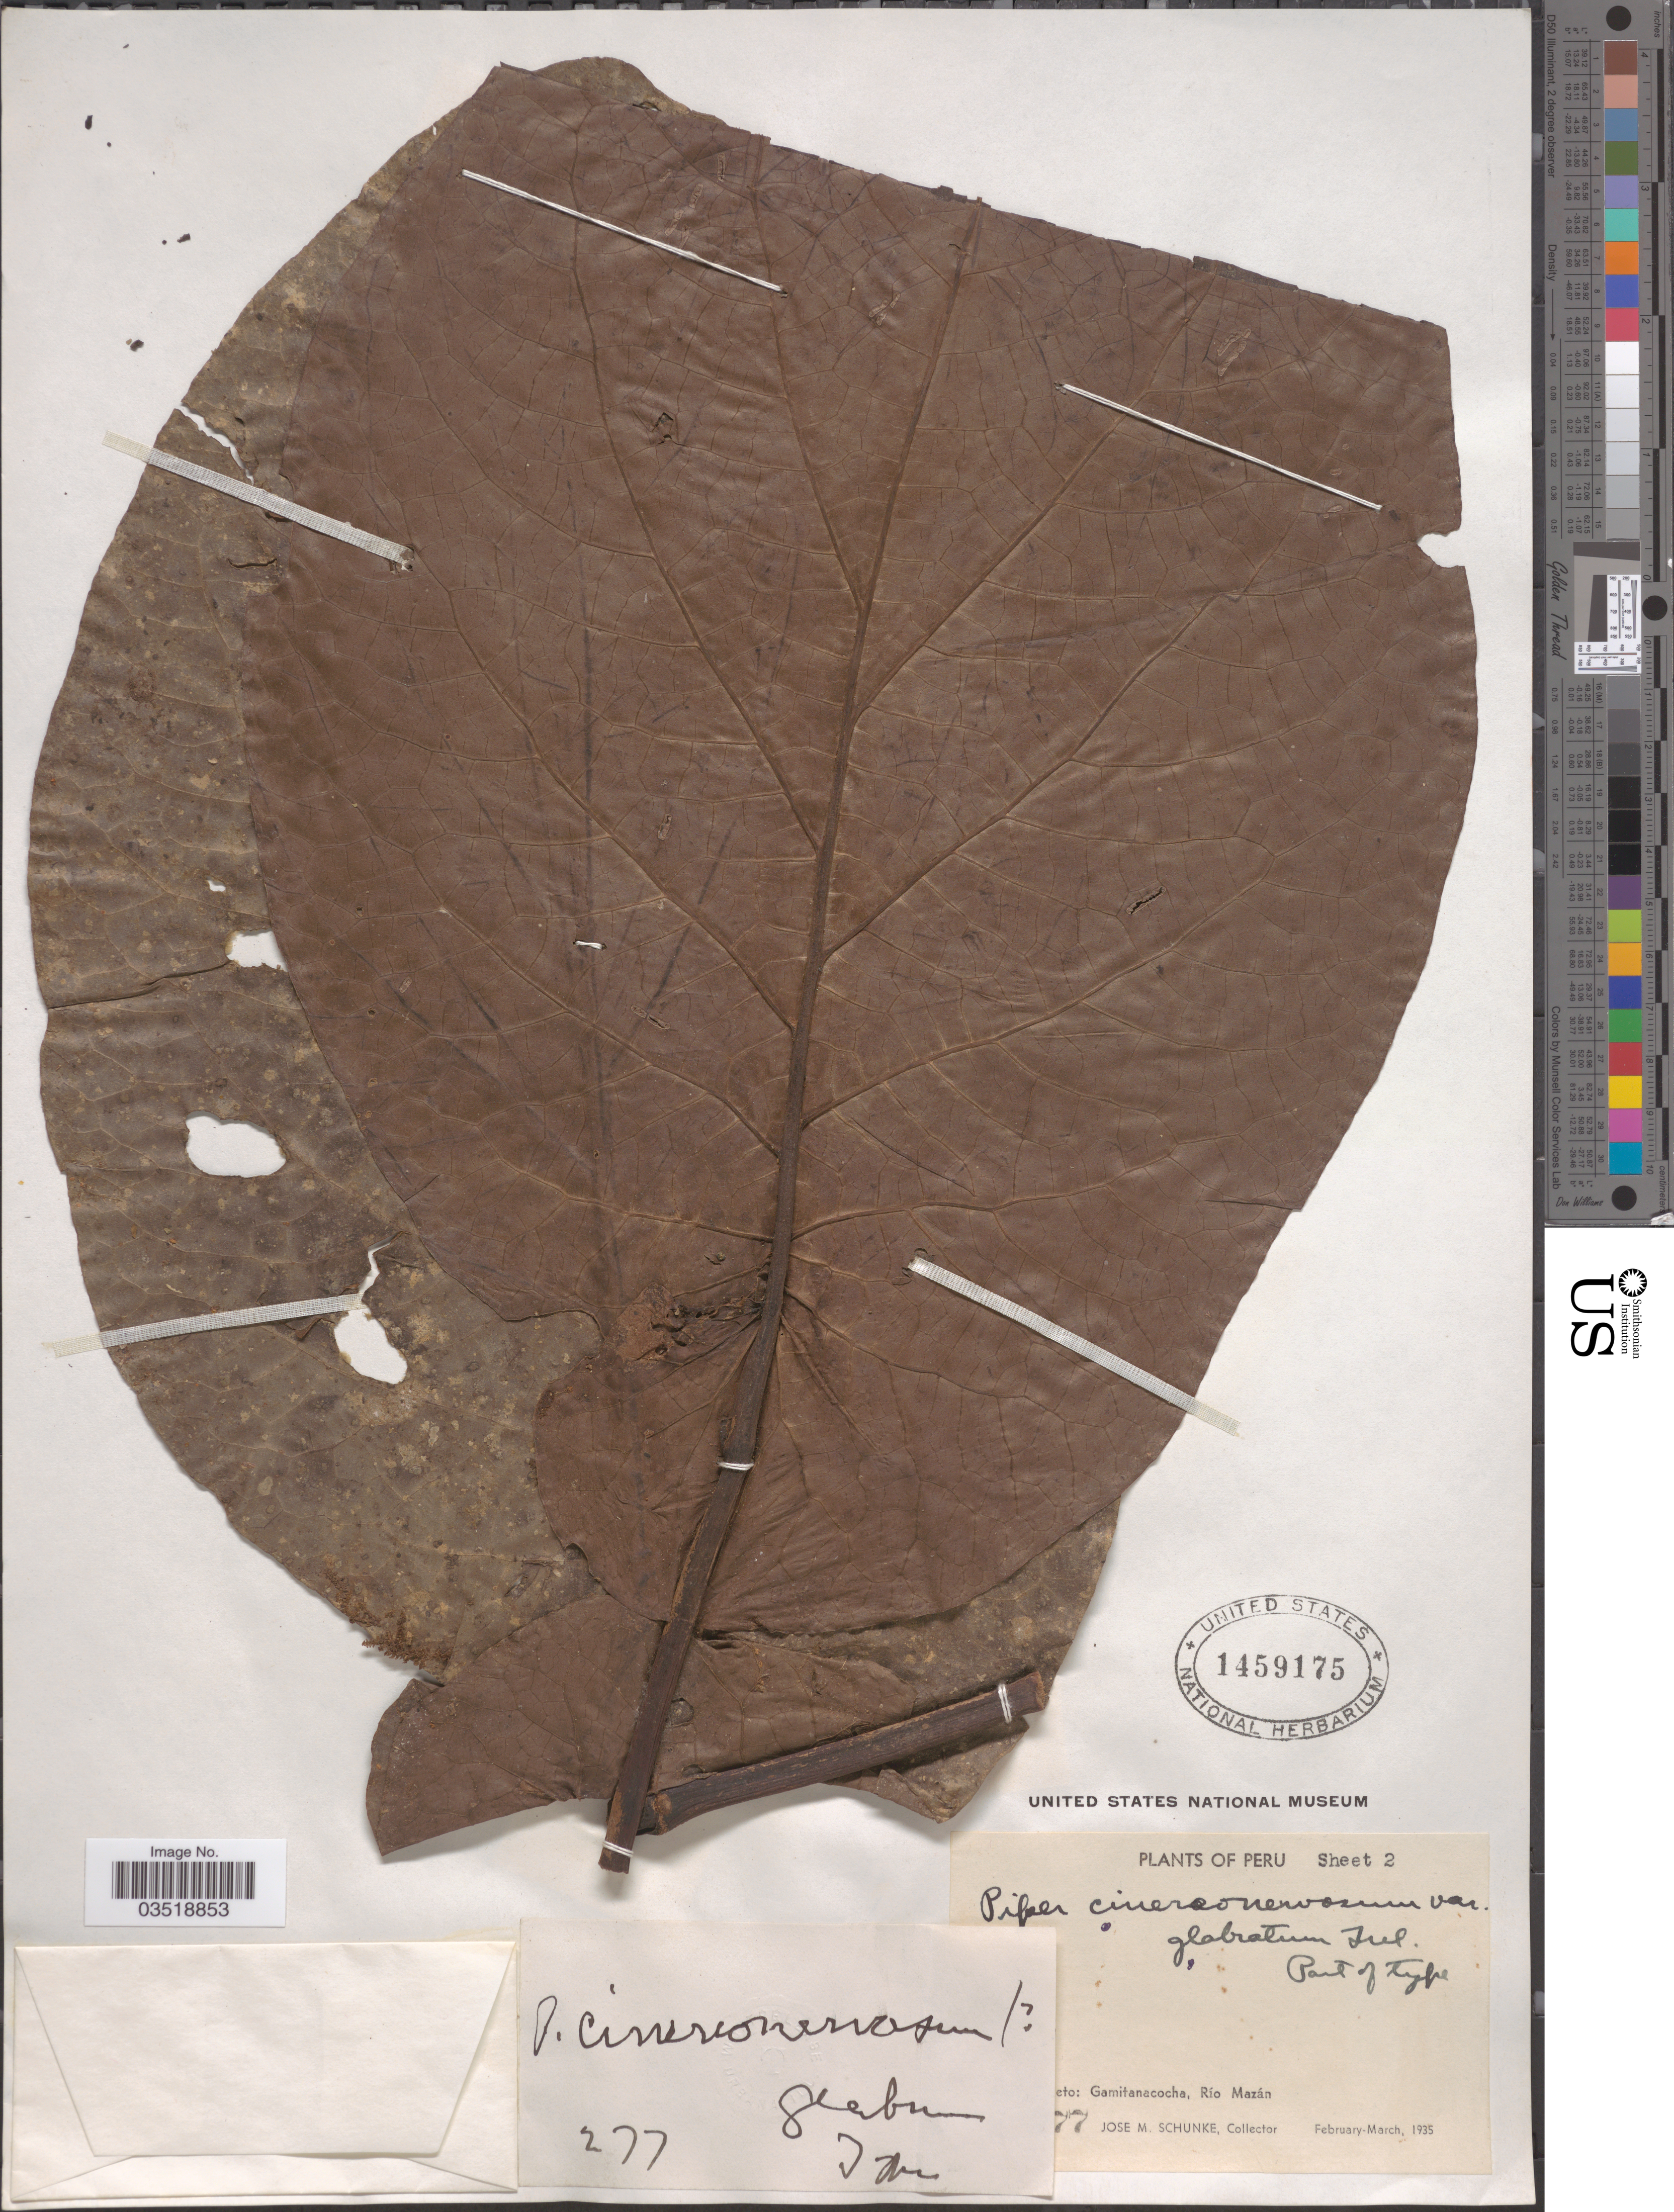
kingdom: Plantae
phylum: Tracheophyta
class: Magnoliopsida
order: Piperales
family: Piperaceae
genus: Piper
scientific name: Piper sp.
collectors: J. Schunke Vigo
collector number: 277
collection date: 1935-02/1935-03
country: Peru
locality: [illegible text]eto: Gamitanacocha, Río Mazán.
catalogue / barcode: US 1459175